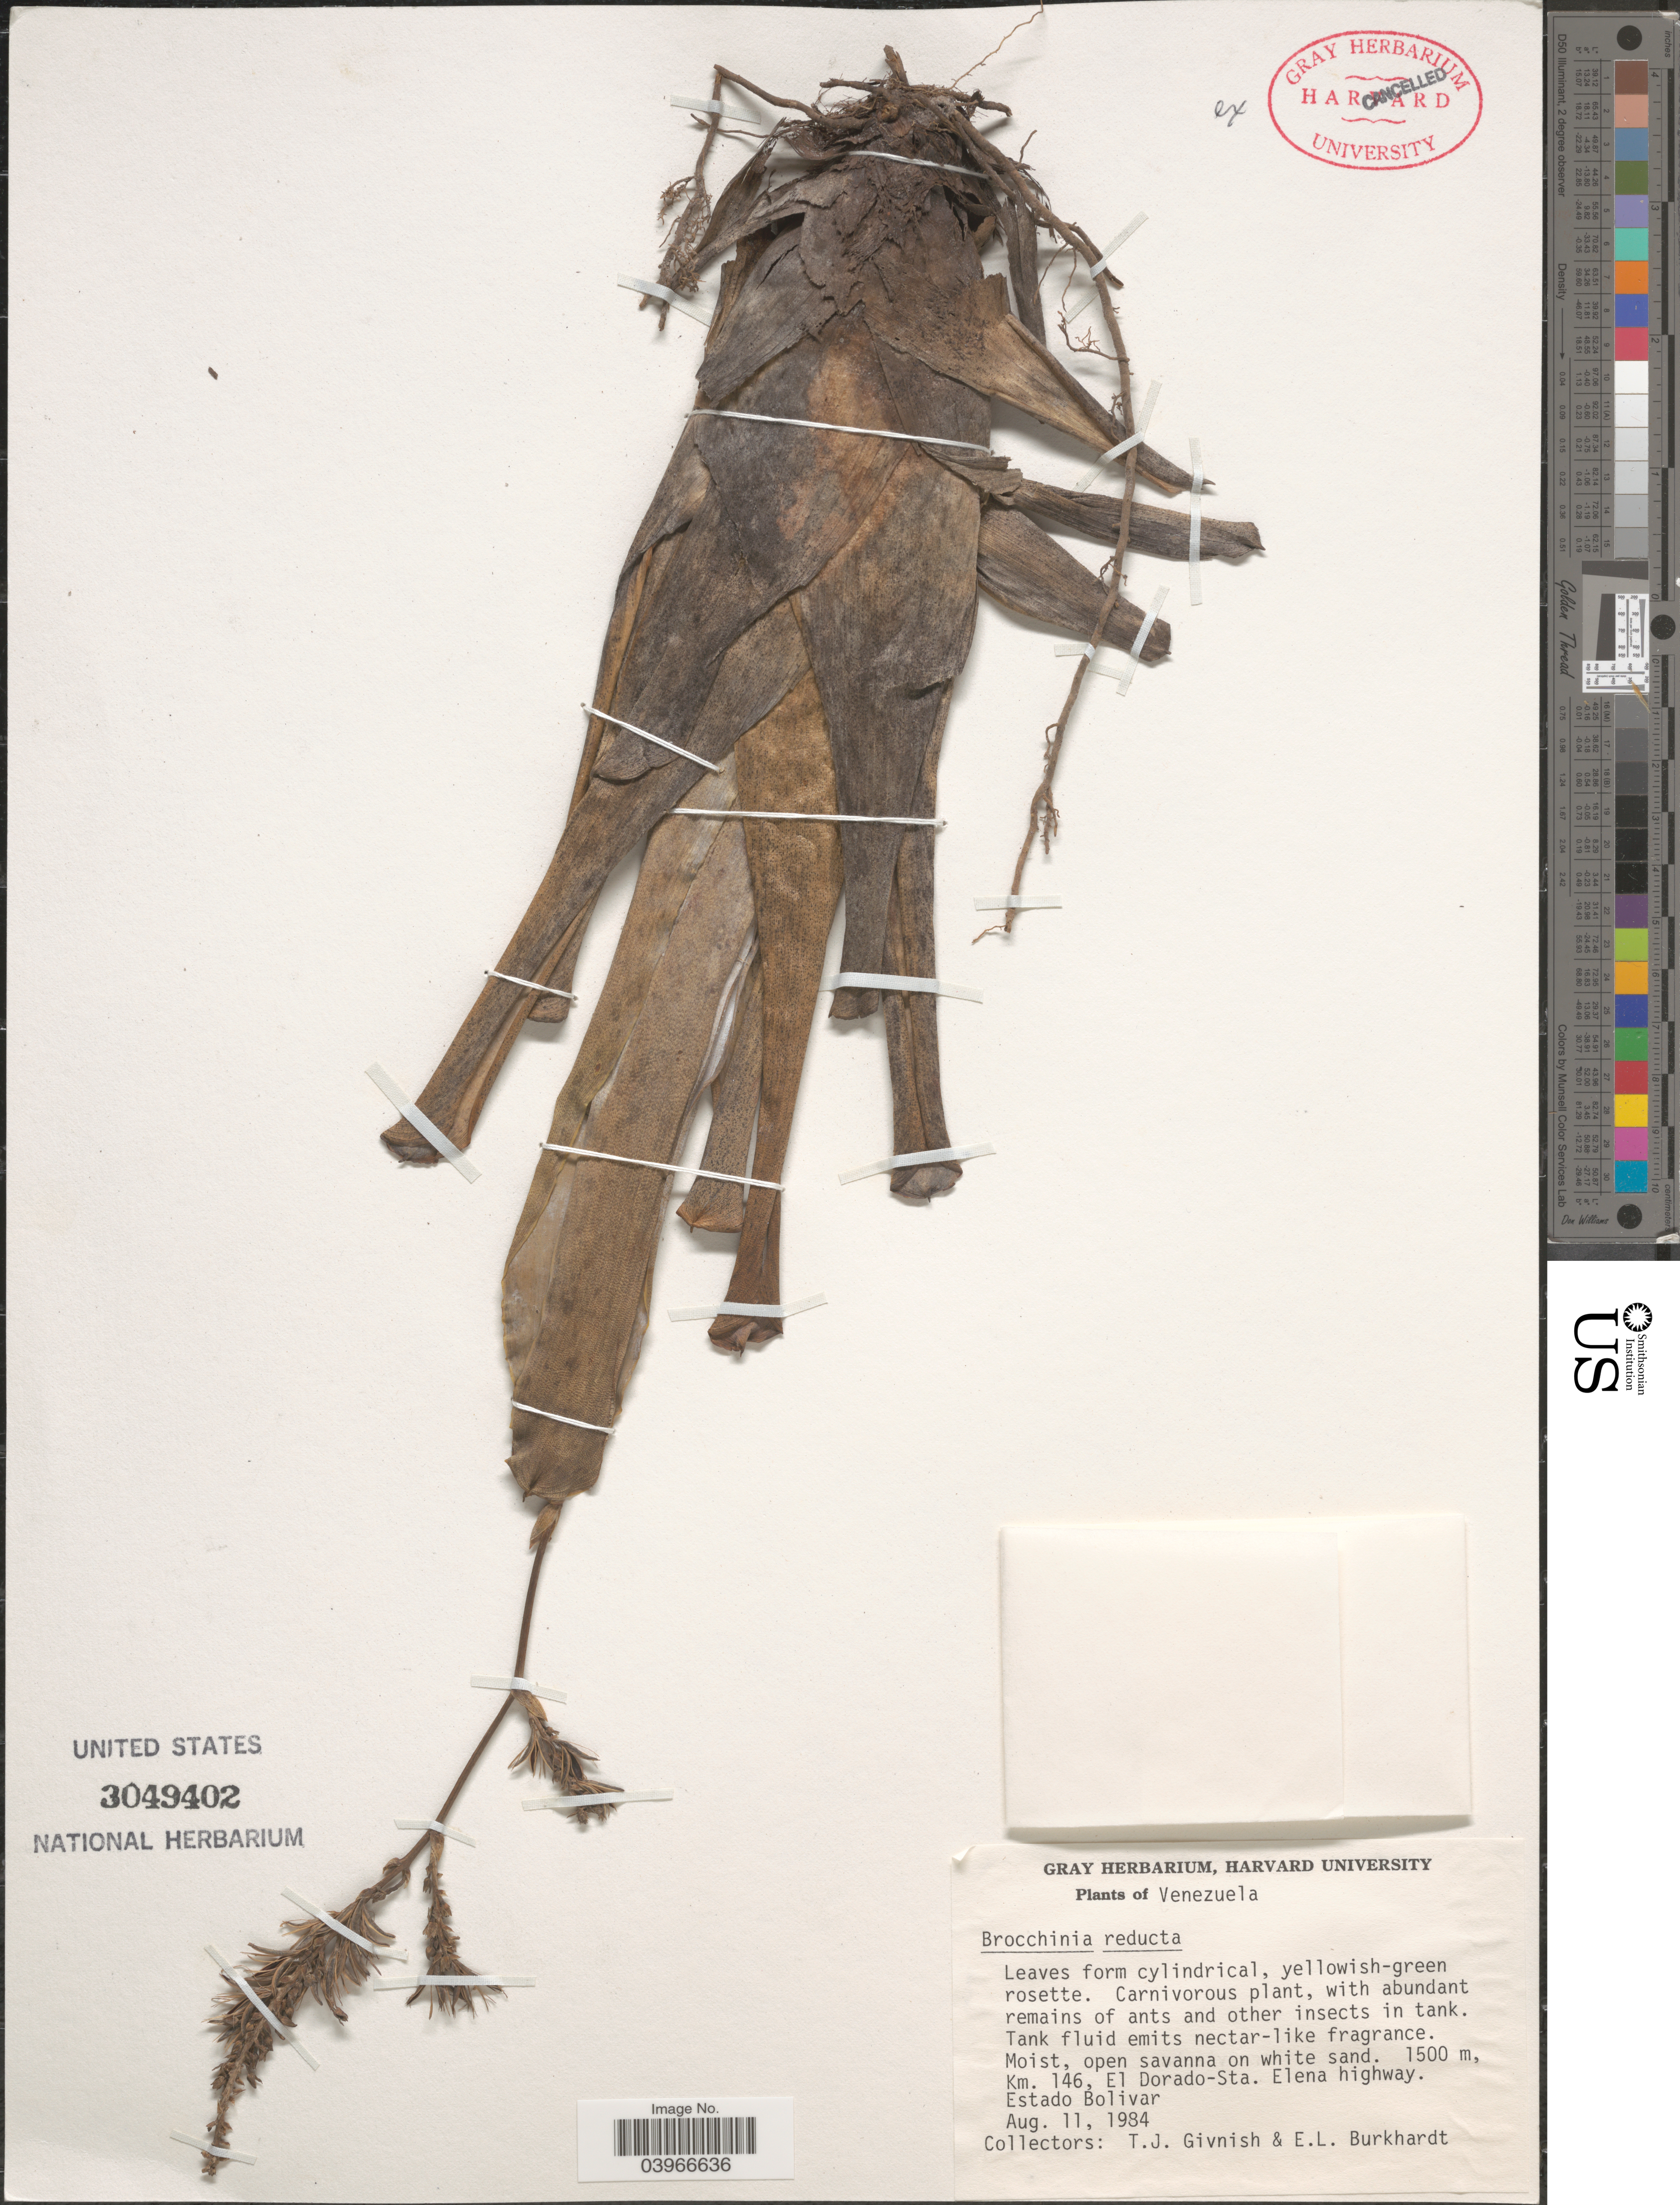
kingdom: Plantae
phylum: Tracheophyta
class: Liliopsida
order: Poales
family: Bromeliaceae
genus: Brocchinia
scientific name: Brocchinia reducta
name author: Baker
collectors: T. J. Givnish & E. Burkhardt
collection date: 1984-08-11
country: Venezuela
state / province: Bolivar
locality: Km. 146, El Dorado-Sta. Elena highway.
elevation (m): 1500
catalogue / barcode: US 3049402